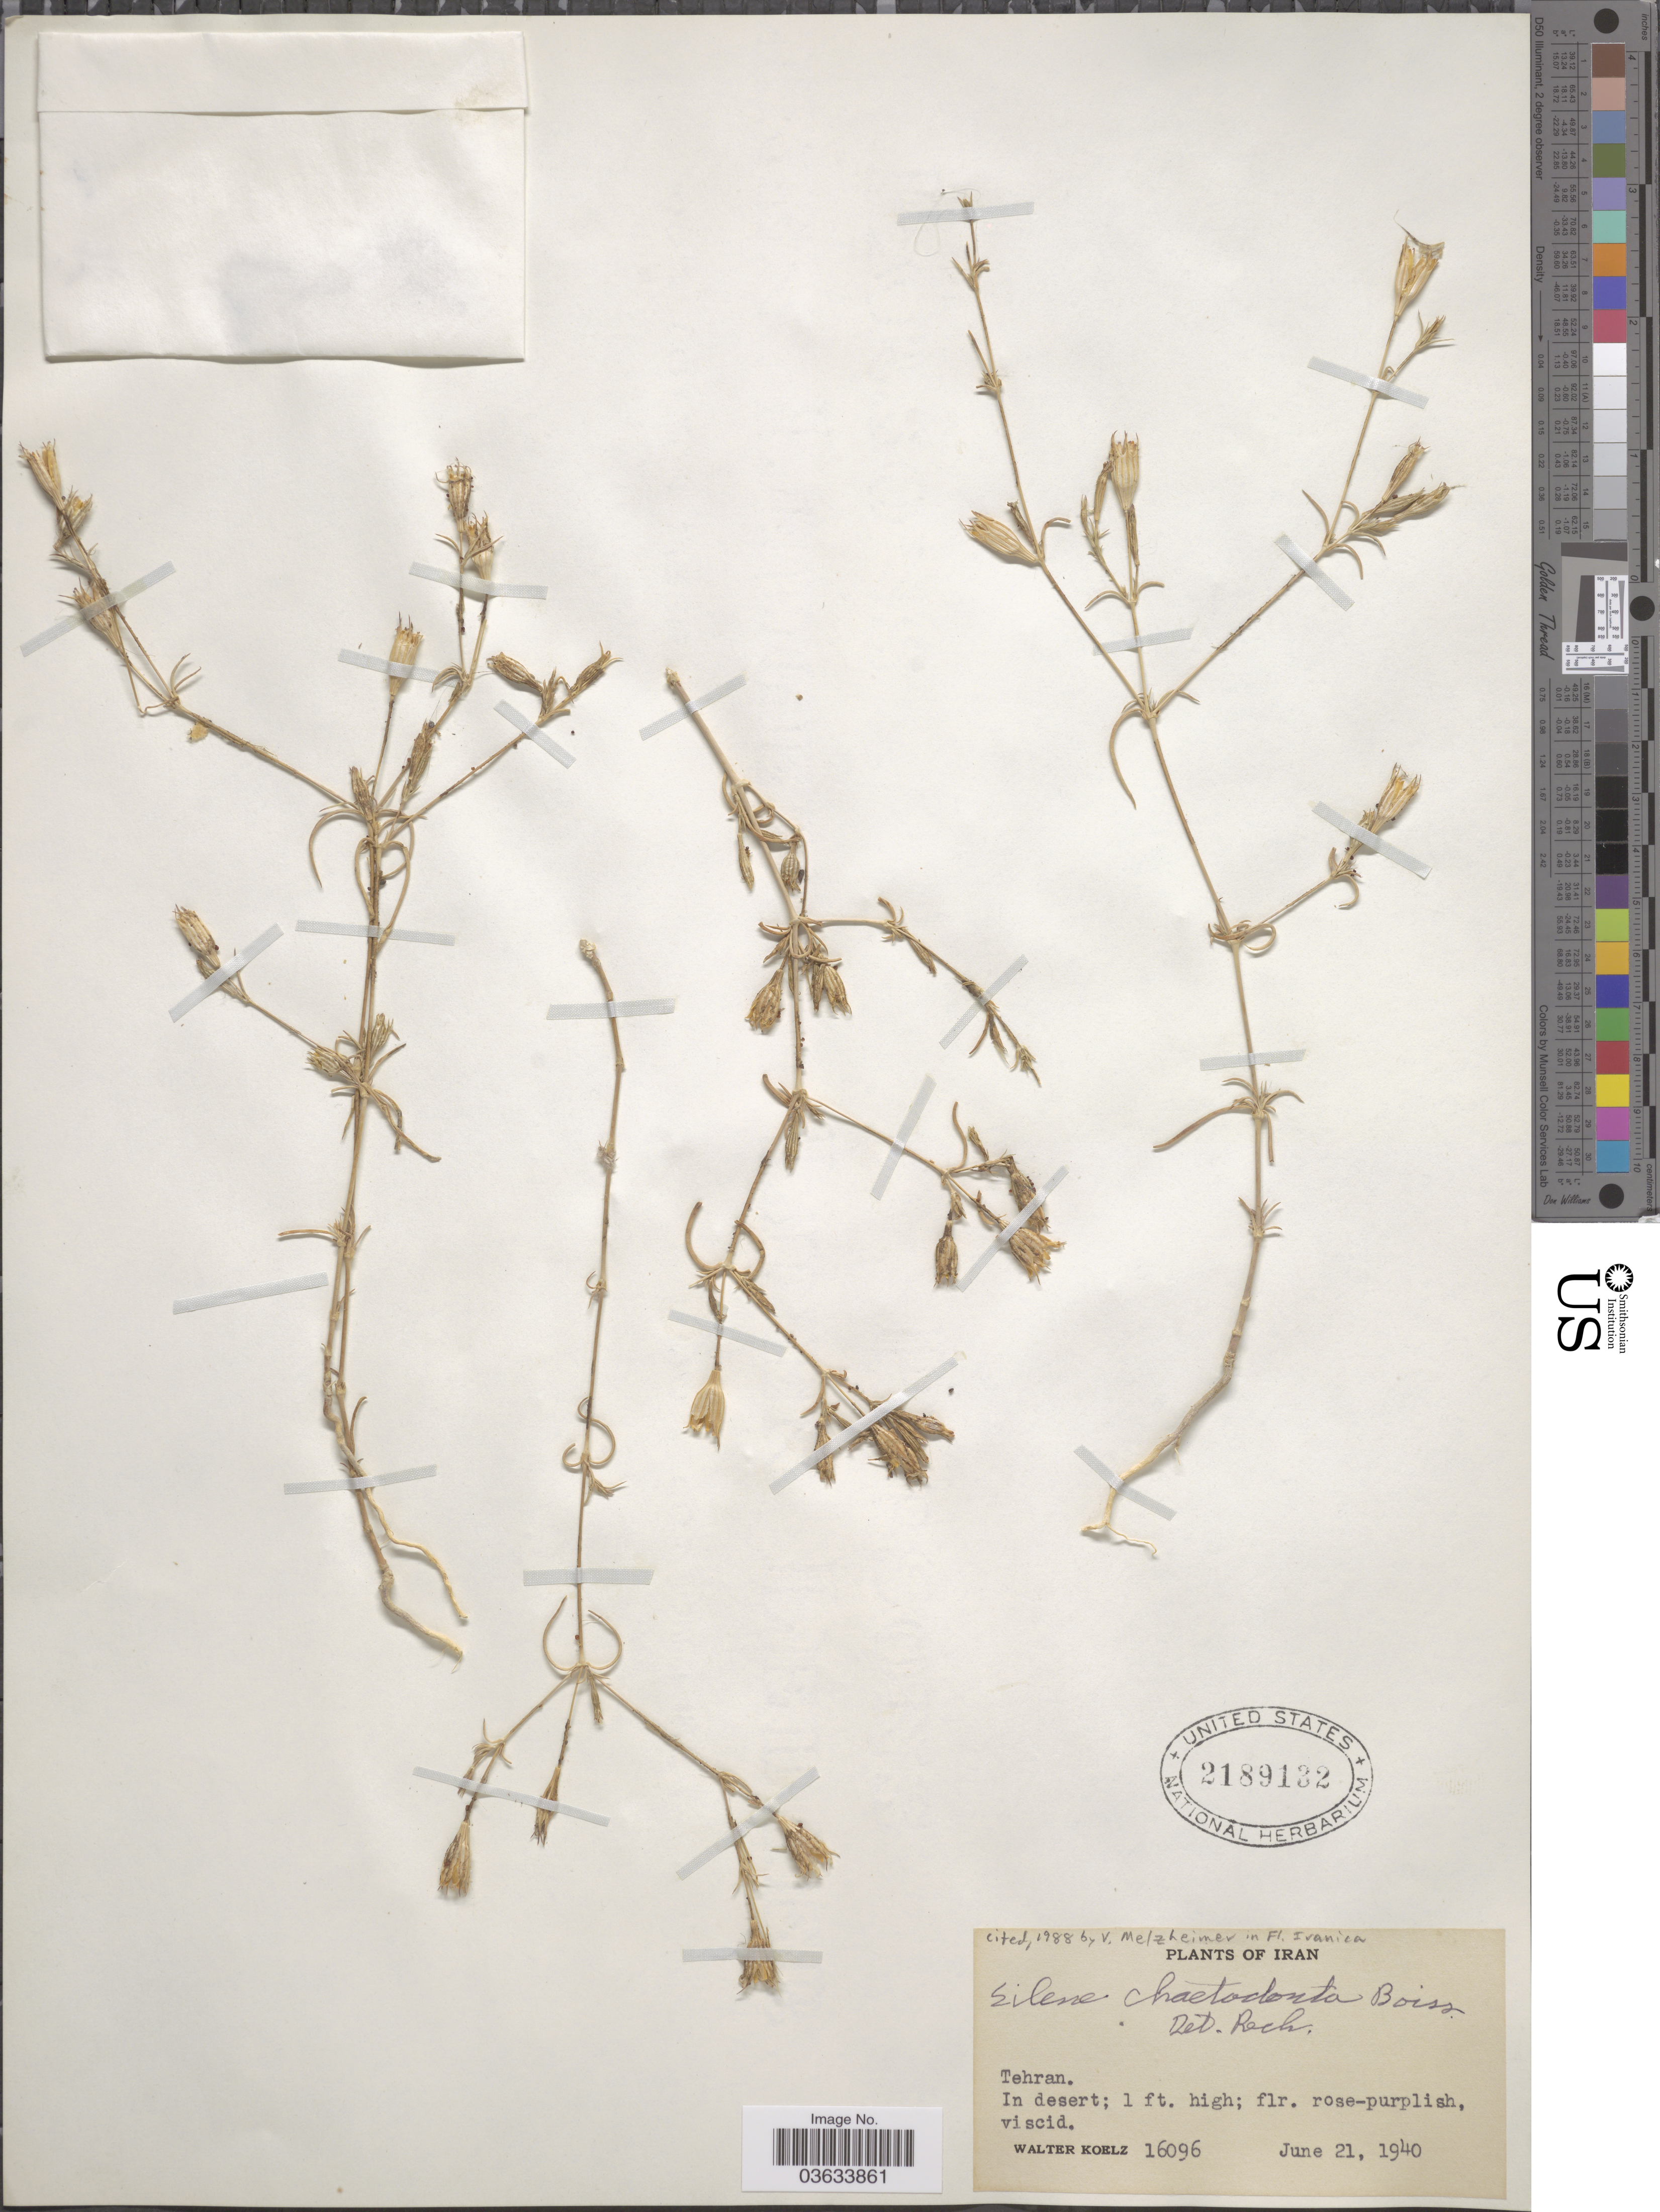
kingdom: Plantae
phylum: Tracheophyta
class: Magnoliopsida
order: Caryophyllales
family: Caryophyllaceae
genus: Silene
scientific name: Silene chaetodonta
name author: Boiss.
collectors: W. N. Koelz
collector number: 16096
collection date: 1940-06-21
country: Iran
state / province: Tehran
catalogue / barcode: US 2189132